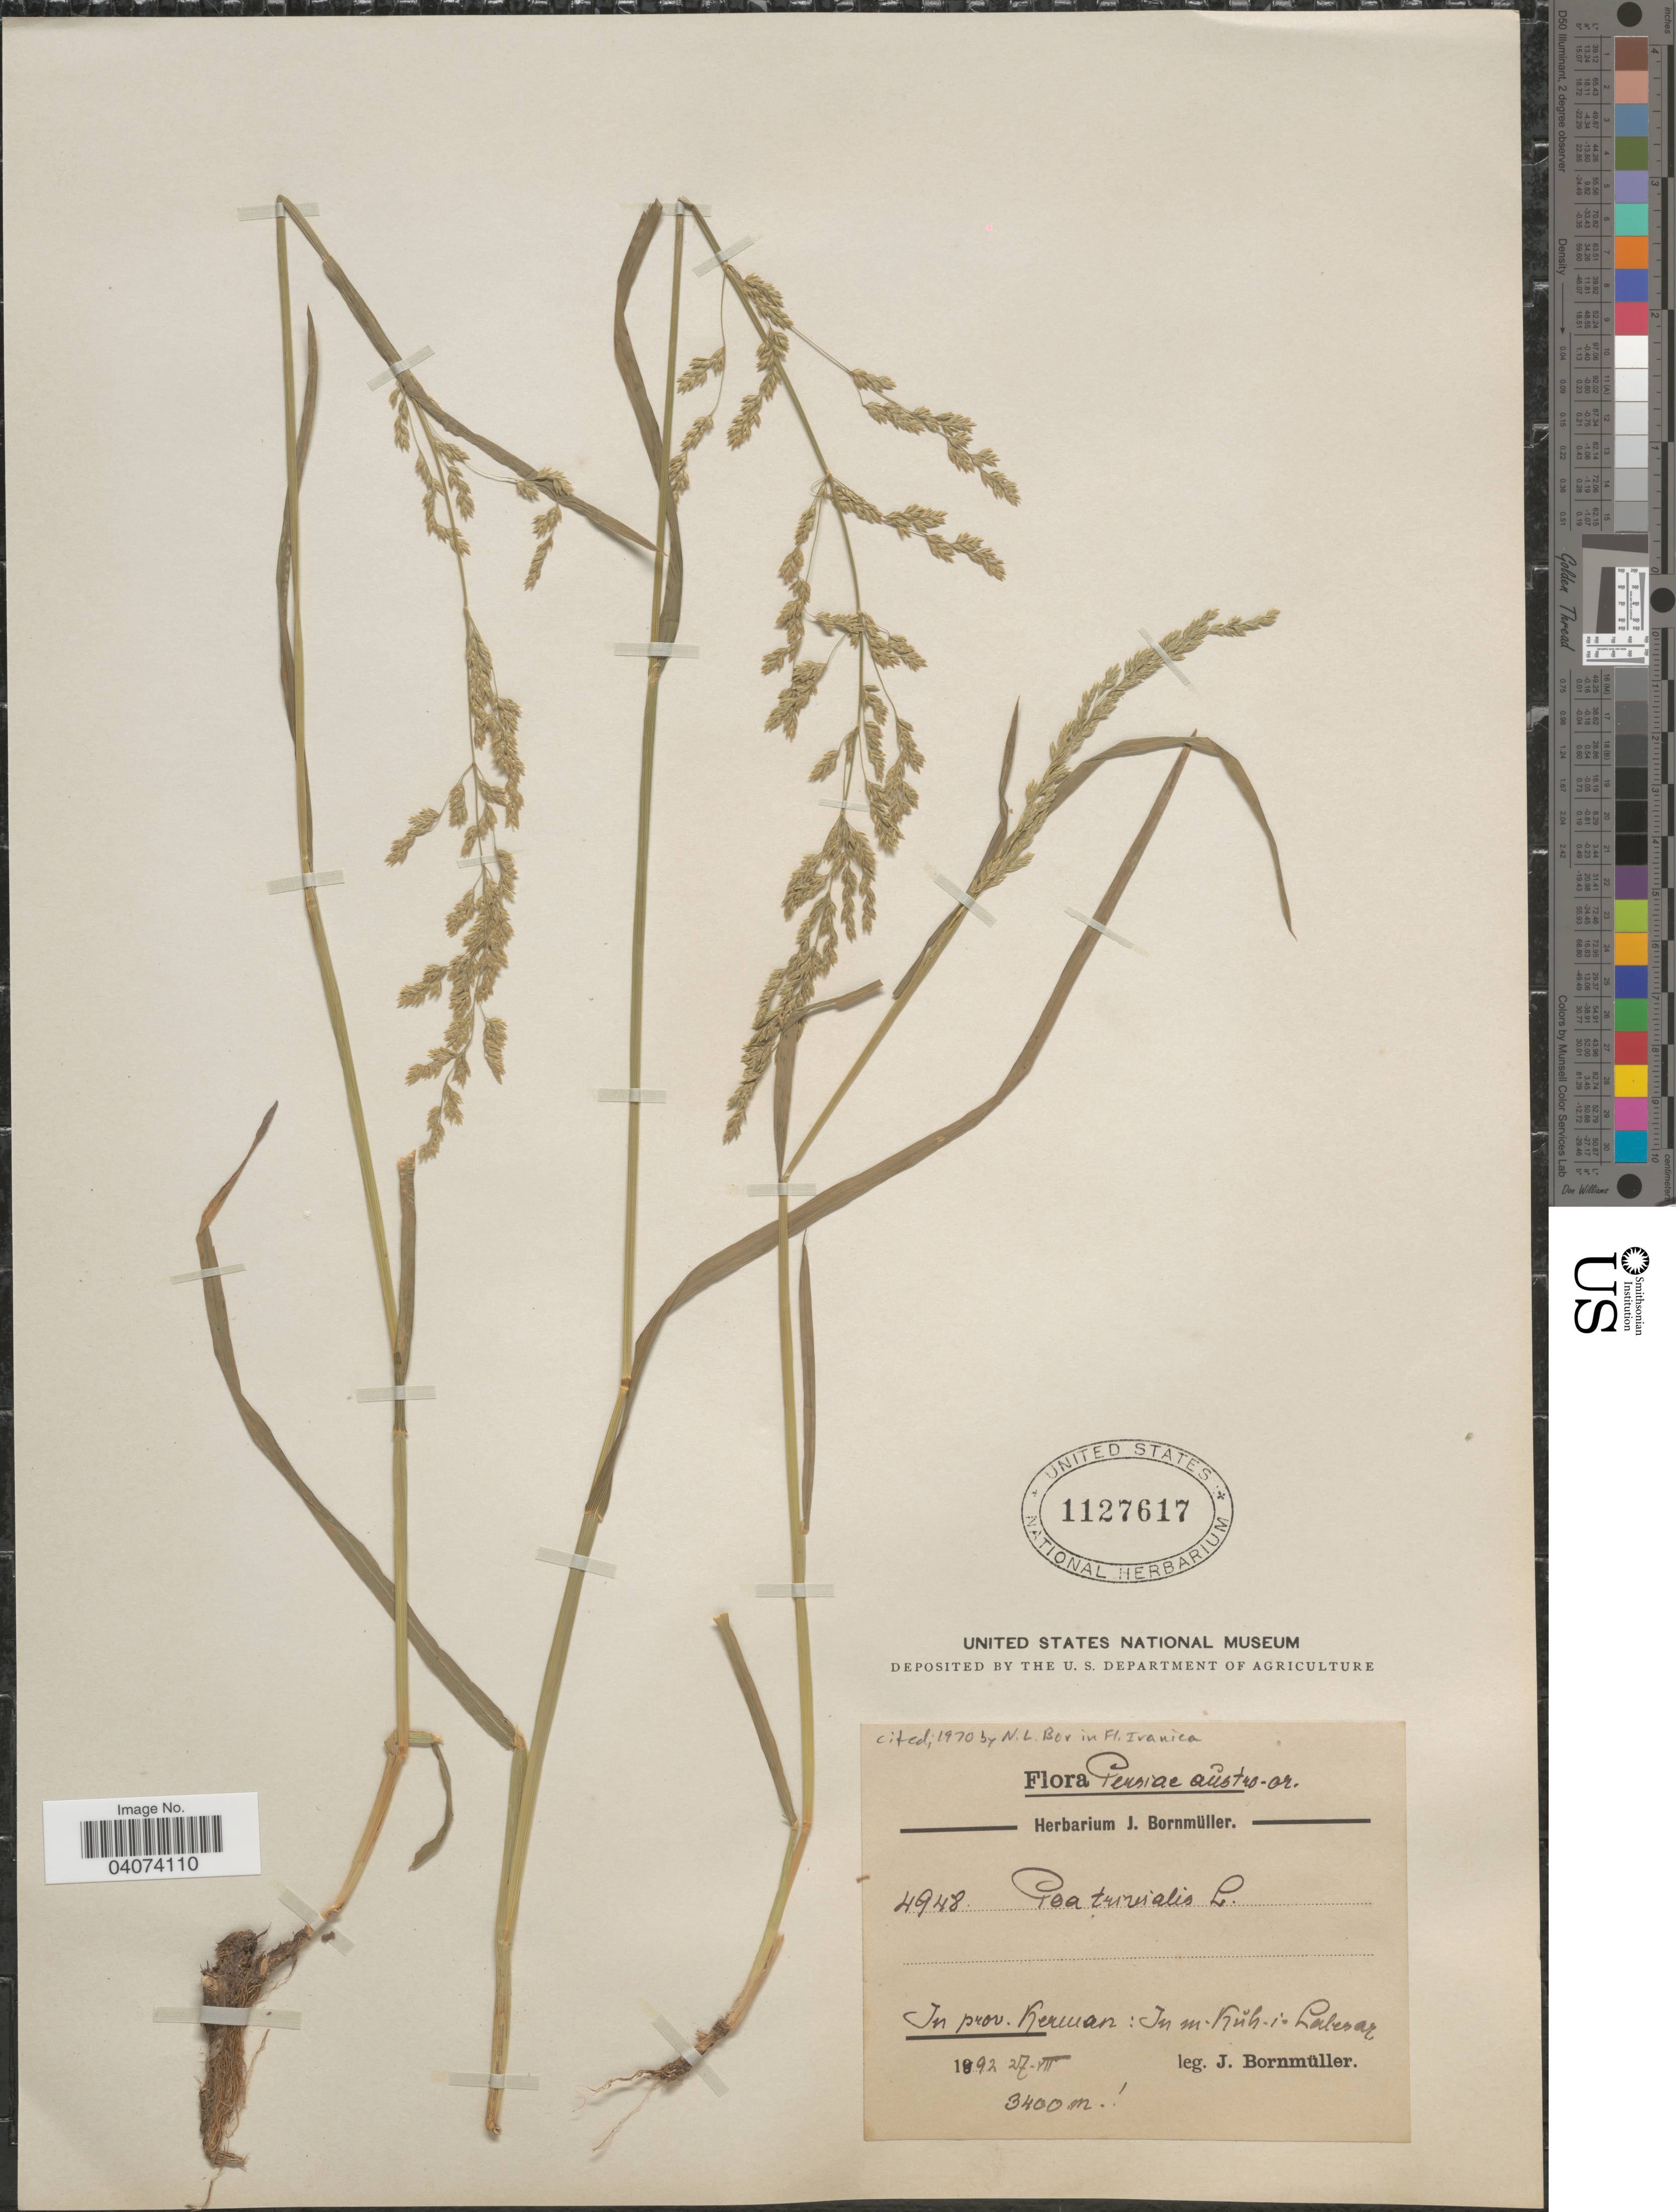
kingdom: Plantae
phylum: Tracheophyta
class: Liliopsida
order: Poales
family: Poaceae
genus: Poa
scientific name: Poa trivialis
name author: L.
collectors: J. Bornmüller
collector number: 4948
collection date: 1892-07-27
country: Iran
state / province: Kerman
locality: Persiae austro-or. In m-Kŭh-i-Lalesar.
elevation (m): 3400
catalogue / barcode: US 1127617